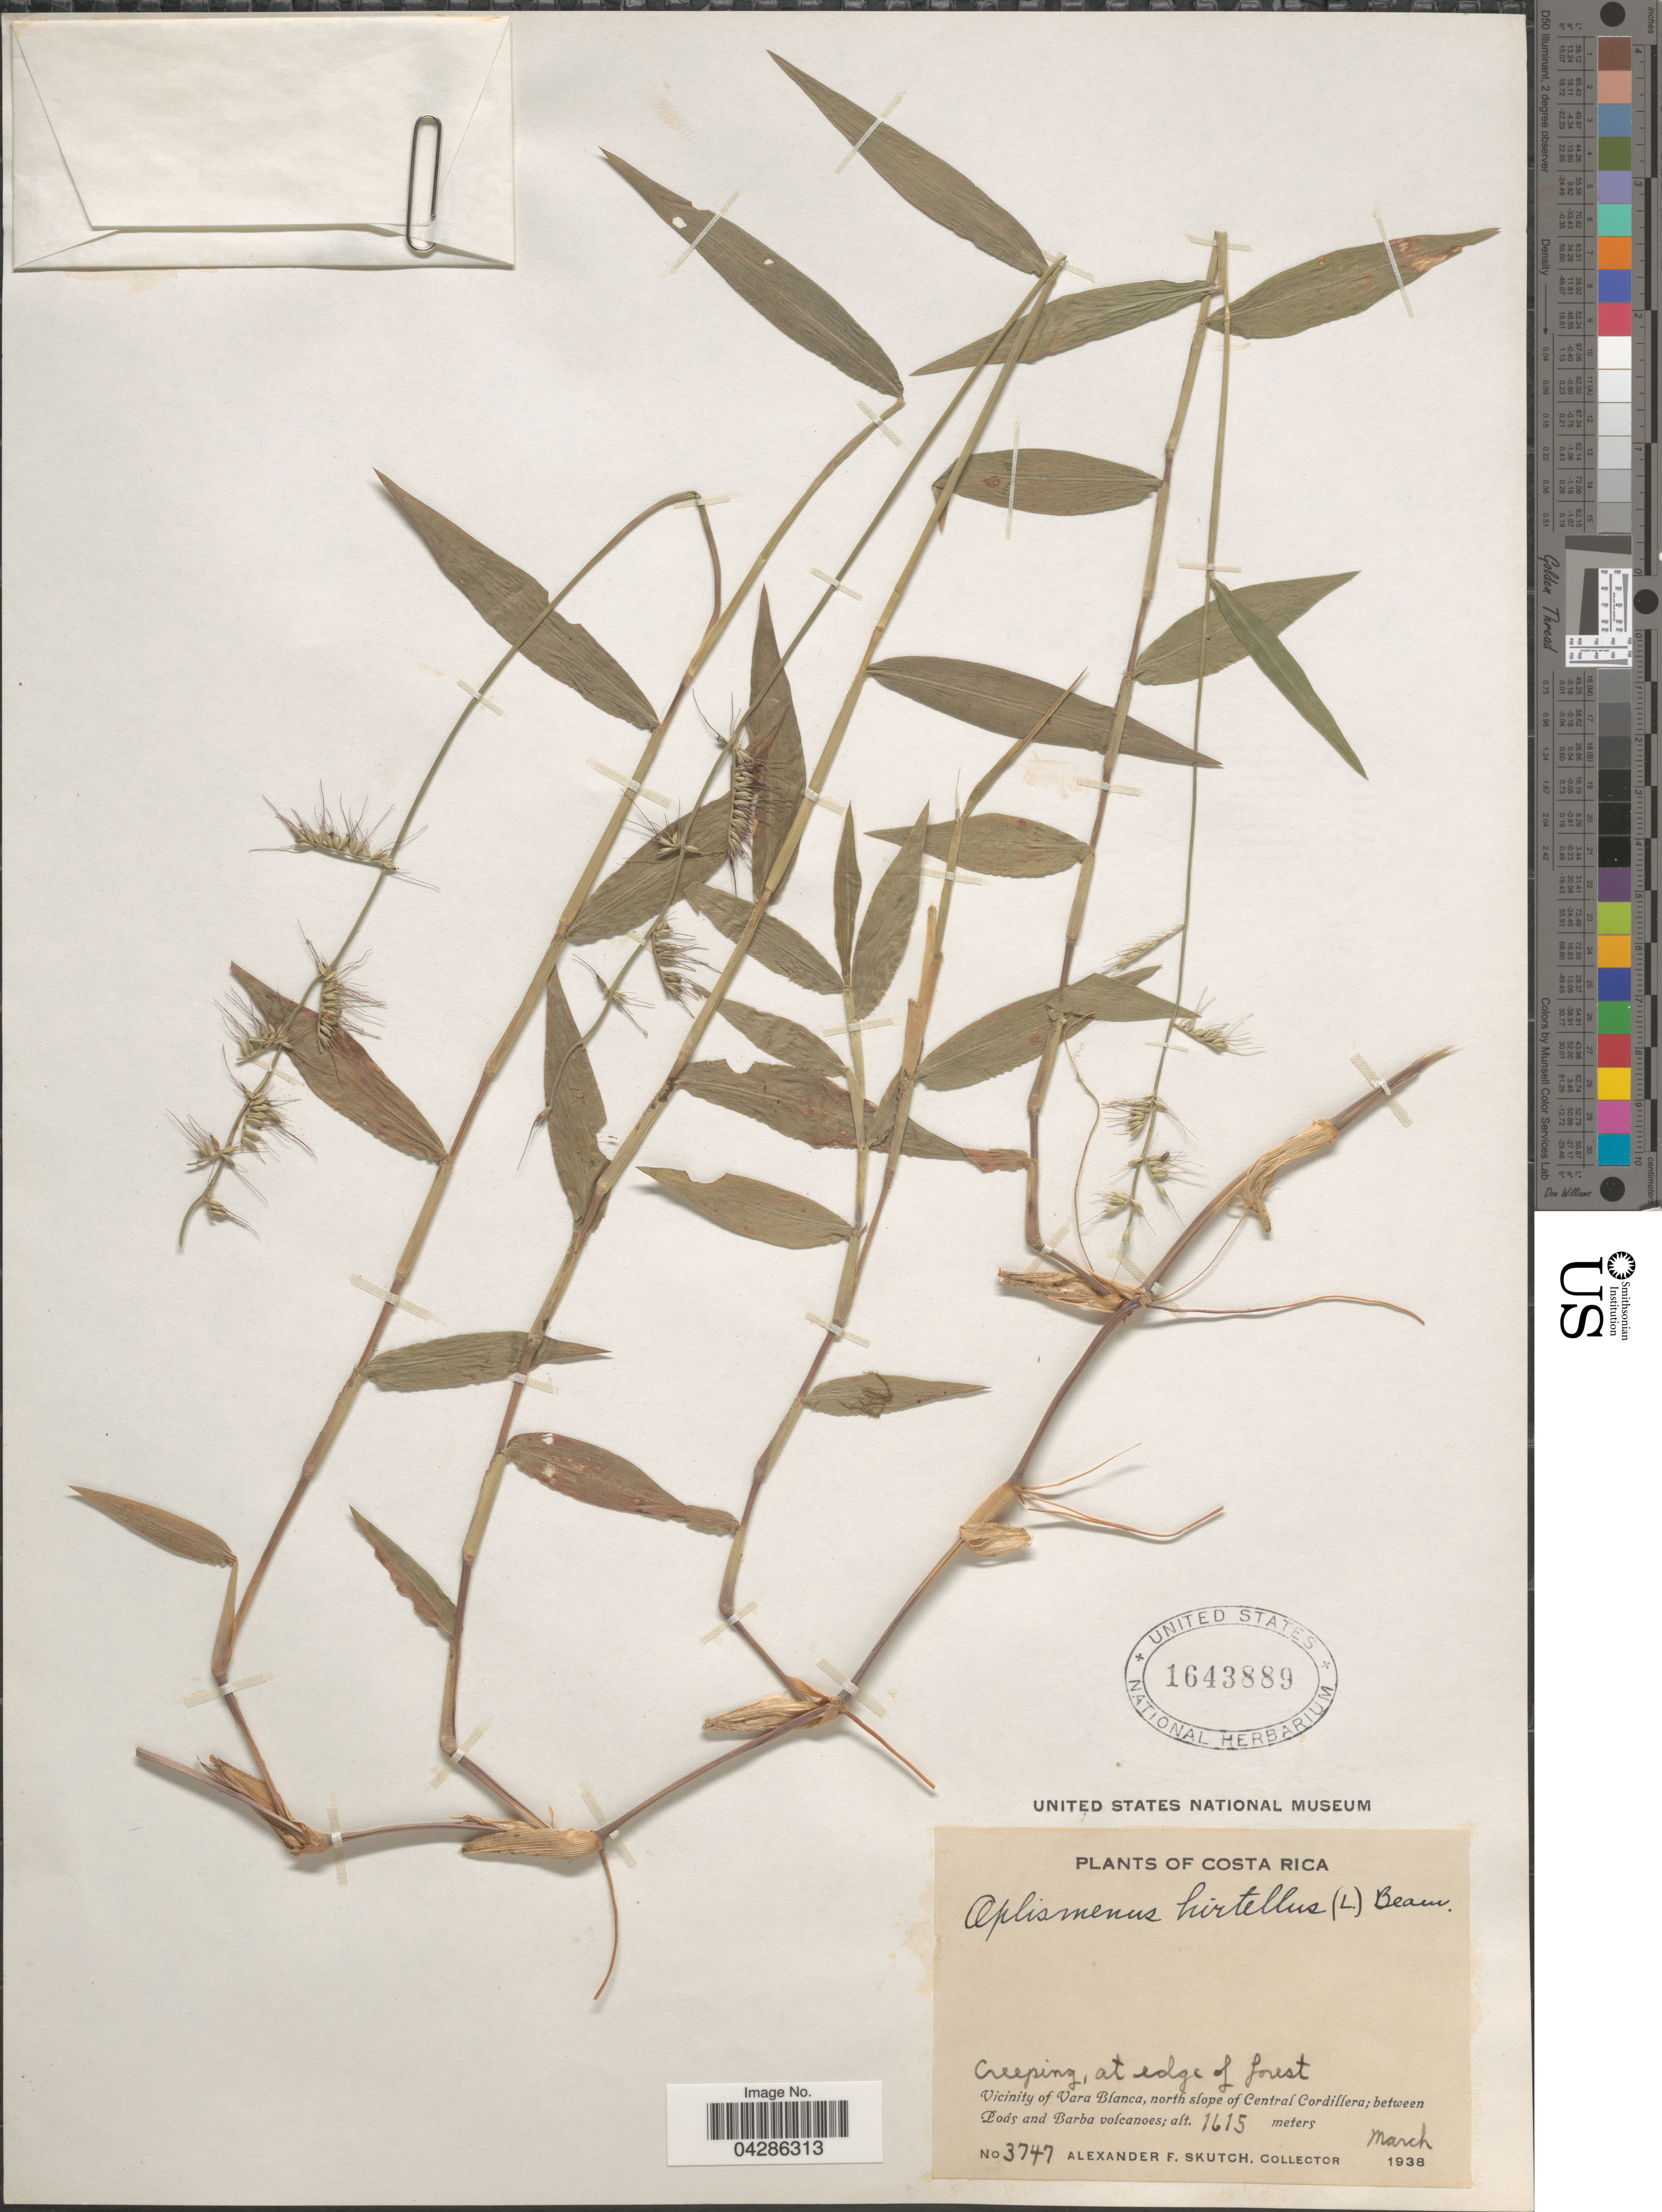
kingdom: Plantae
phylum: Tracheophyta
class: Liliopsida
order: Poales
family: Poaceae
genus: Oplismenus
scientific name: Oplismenus hirtellus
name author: (L.) P. Beauv.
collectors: A. F. Skutch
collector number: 3747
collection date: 1938-03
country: Costa Rica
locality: Creeping, at edge of forest. Vicinity of Vara Blanca, north slope of Central Cordillera; between Poás and Barba volcanoes.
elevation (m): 1615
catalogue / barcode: US 1643889